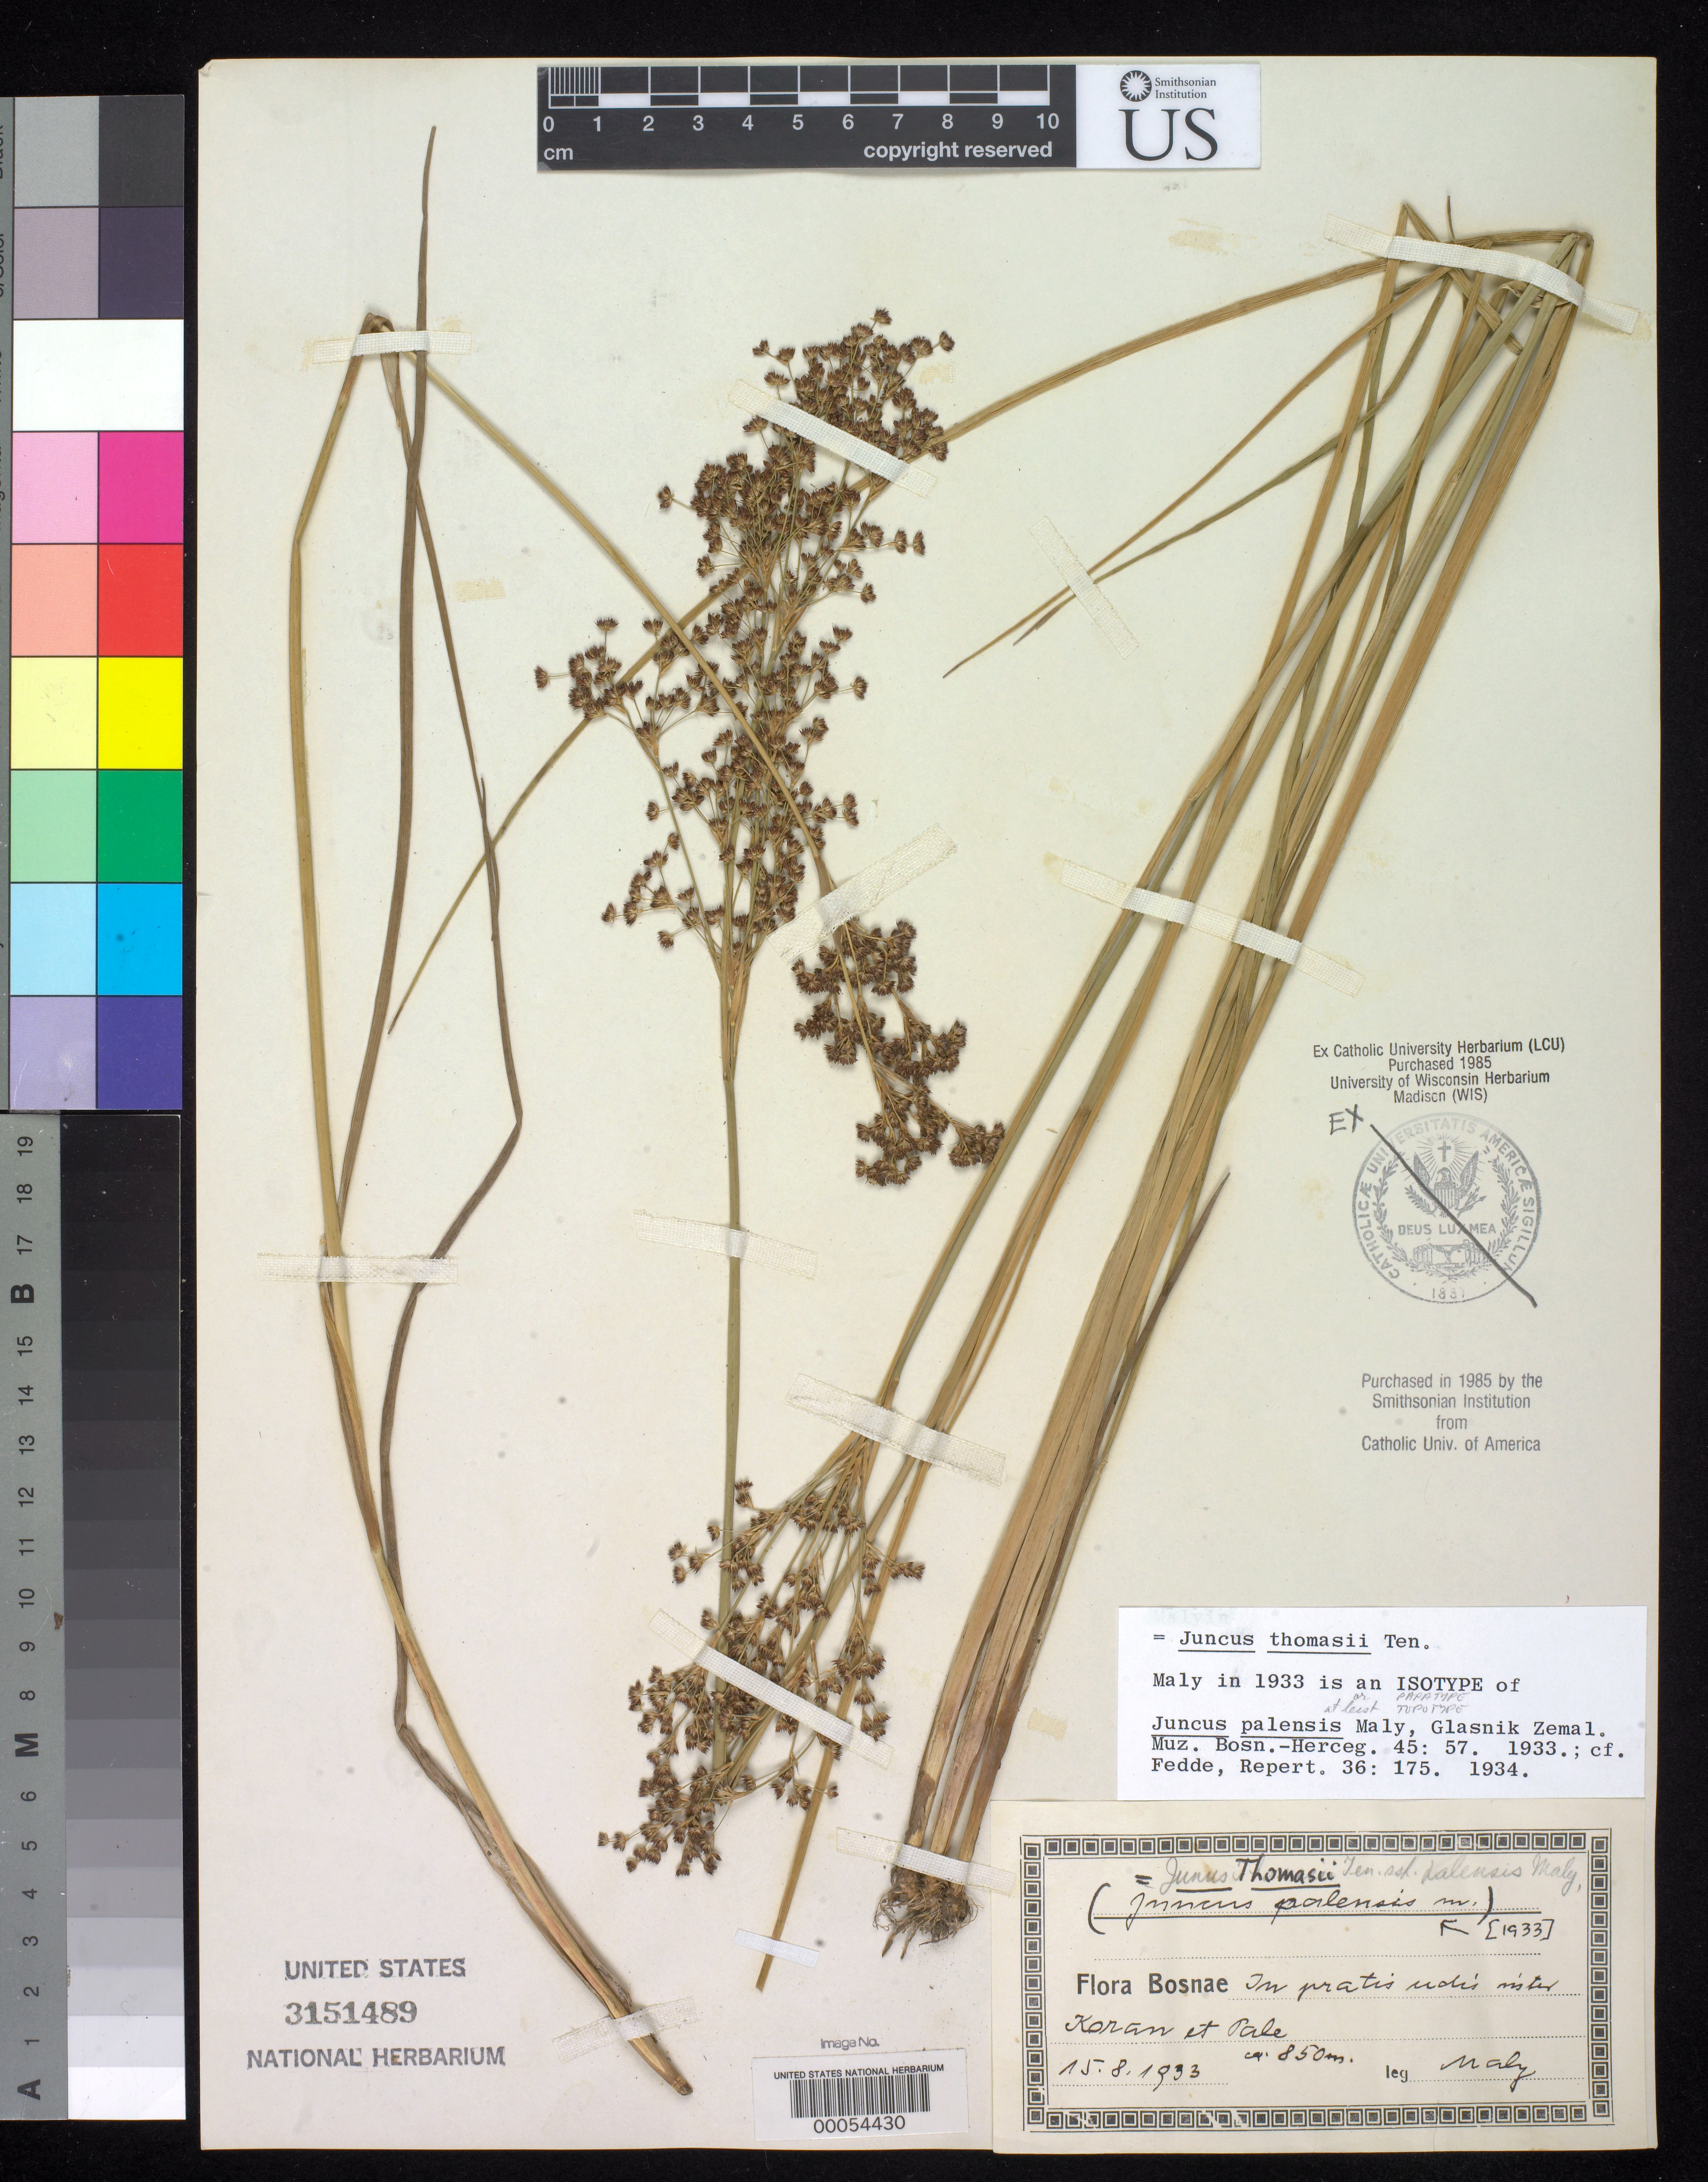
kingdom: Plantae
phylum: Tracheophyta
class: Liliopsida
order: Poales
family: Juncaceae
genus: Juncus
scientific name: Juncus thomasii subsp. palensis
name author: Maly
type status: Isotype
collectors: K. Malý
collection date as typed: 15 Aug 1933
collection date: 1933-08-15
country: Bosnia and Herzegovina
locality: Palet et Koran prope Sarajevo. (country as Yugoslavia)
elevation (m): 850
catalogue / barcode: US 3151489